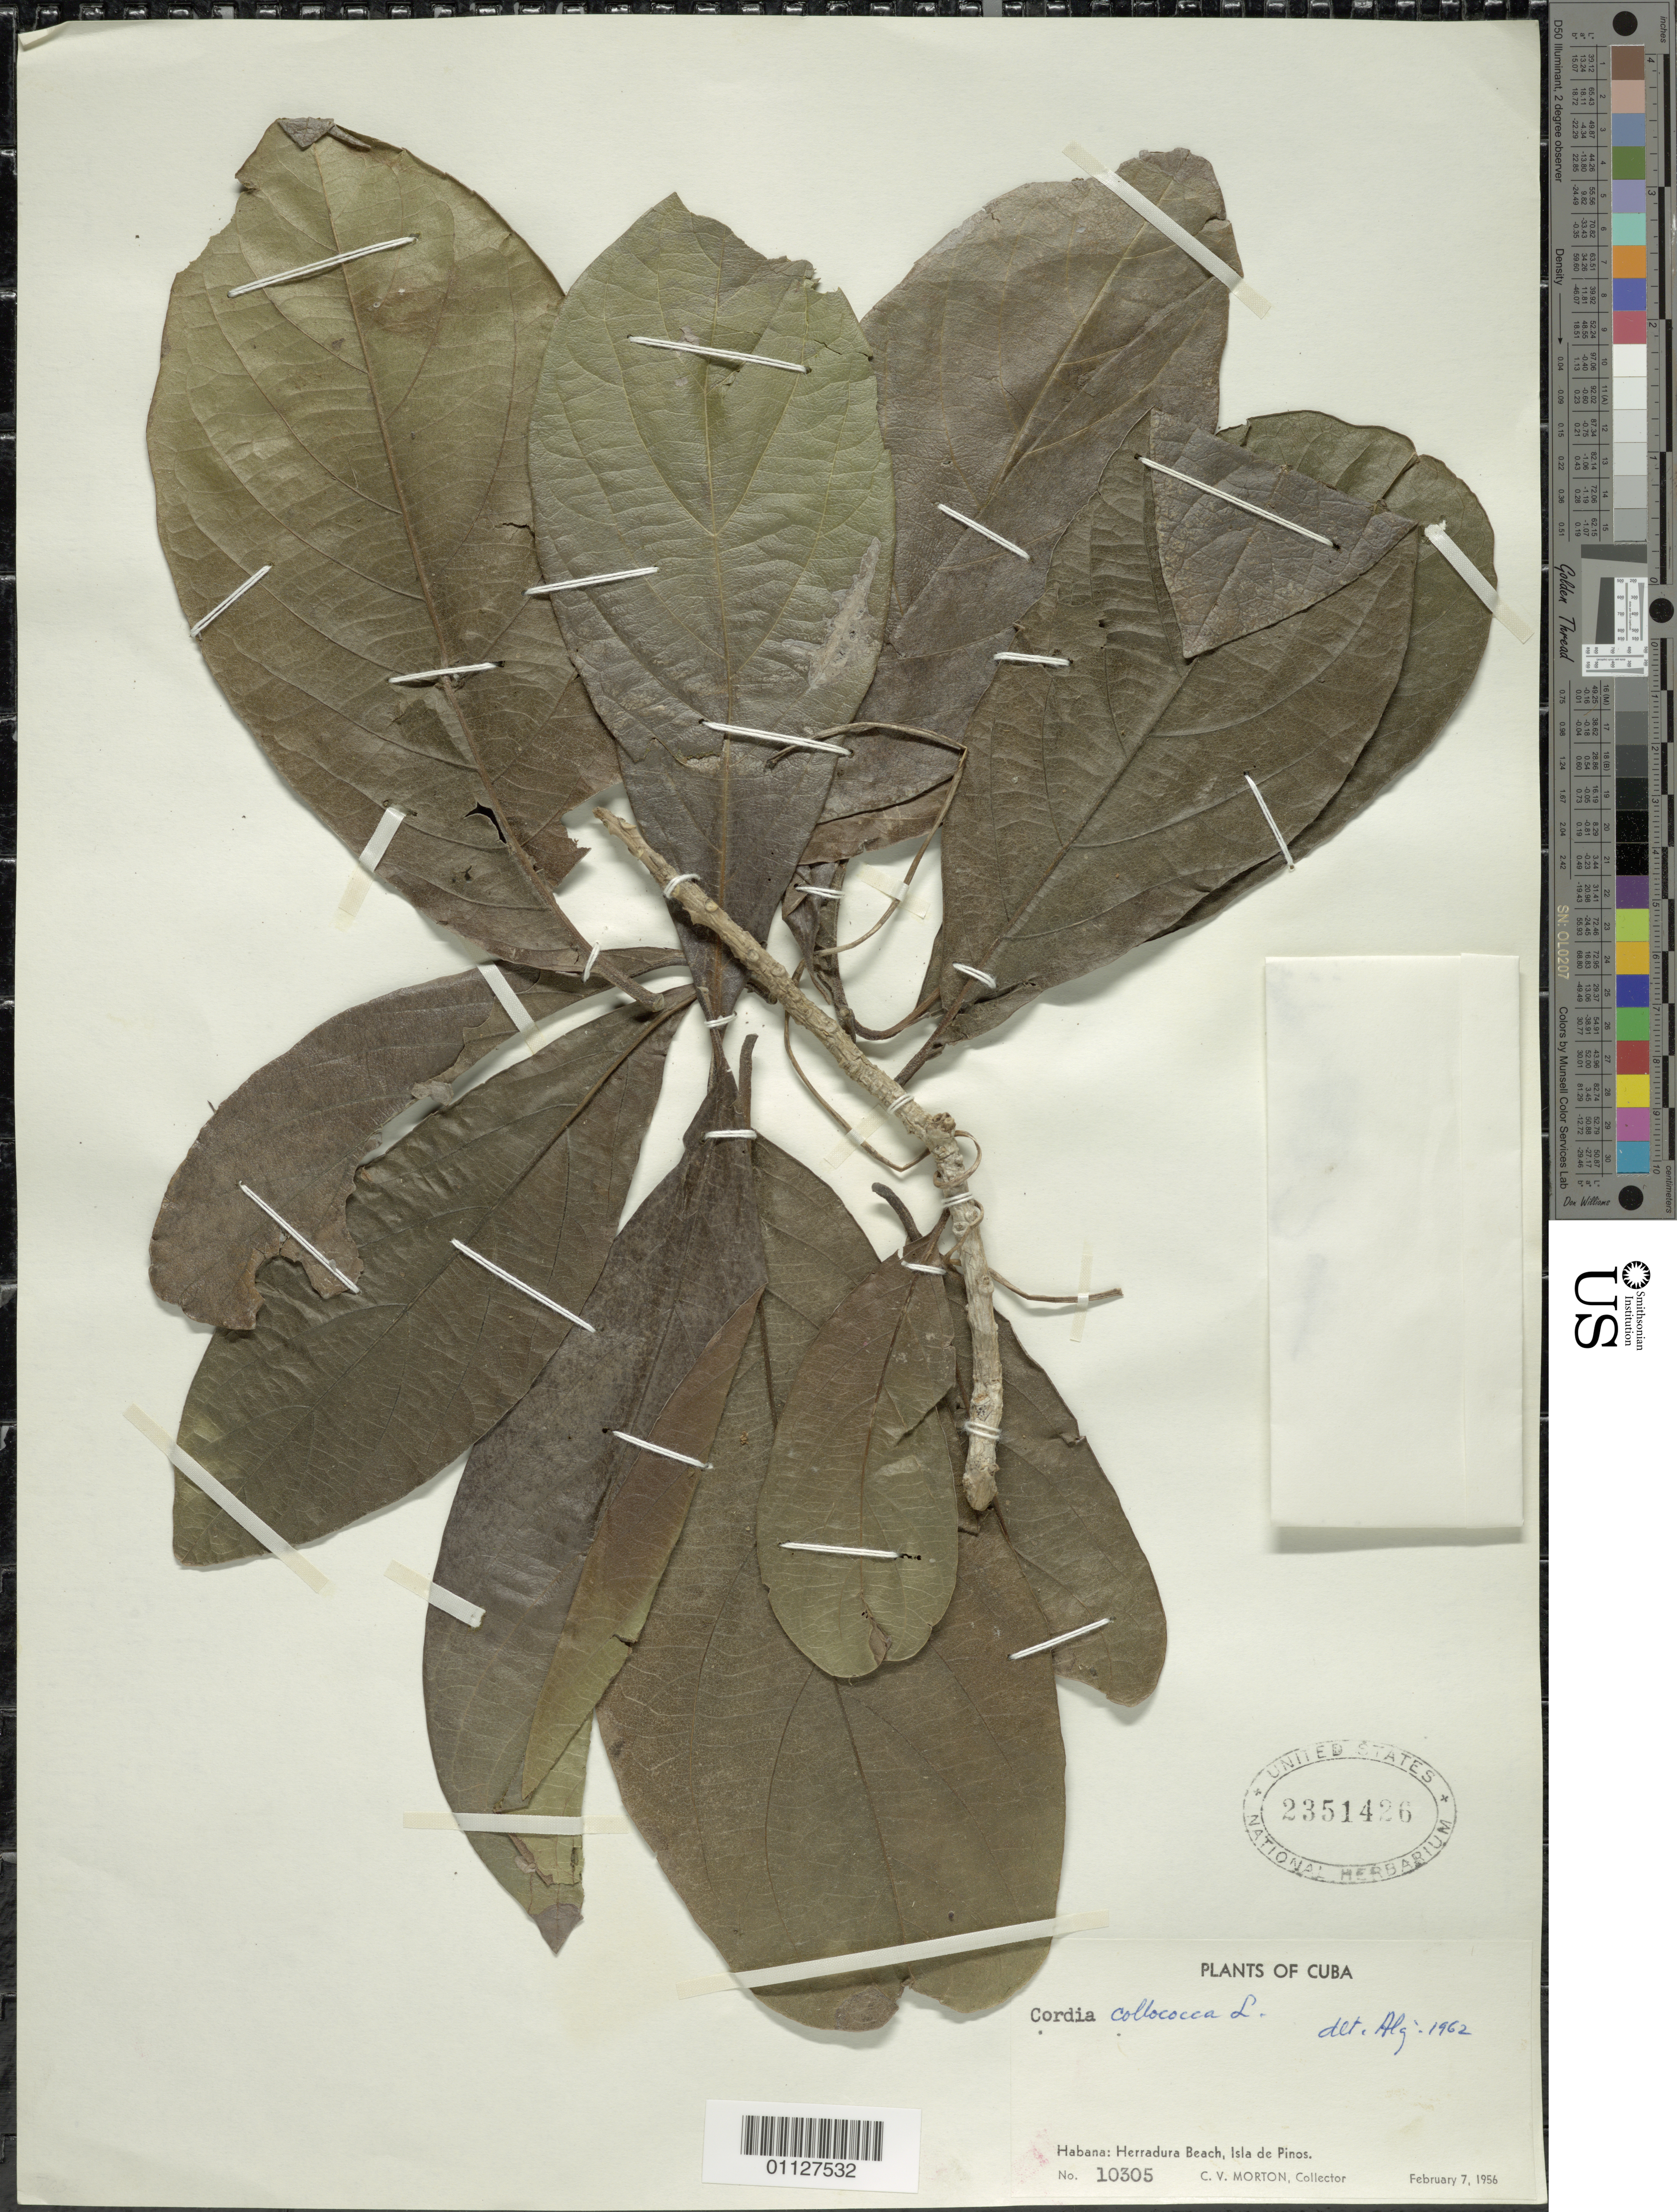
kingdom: Plantae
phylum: Tracheophyta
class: Magnoliopsida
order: Boraginales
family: Cordiaceae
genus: Cordia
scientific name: Cordia collococca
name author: L.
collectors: C. V. Morton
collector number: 10305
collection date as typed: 07 Feb 1956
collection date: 1956-02-07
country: Cuba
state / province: Isla de La Juventud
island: Isla de la Juventud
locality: Herradura Beach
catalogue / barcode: US 2351426